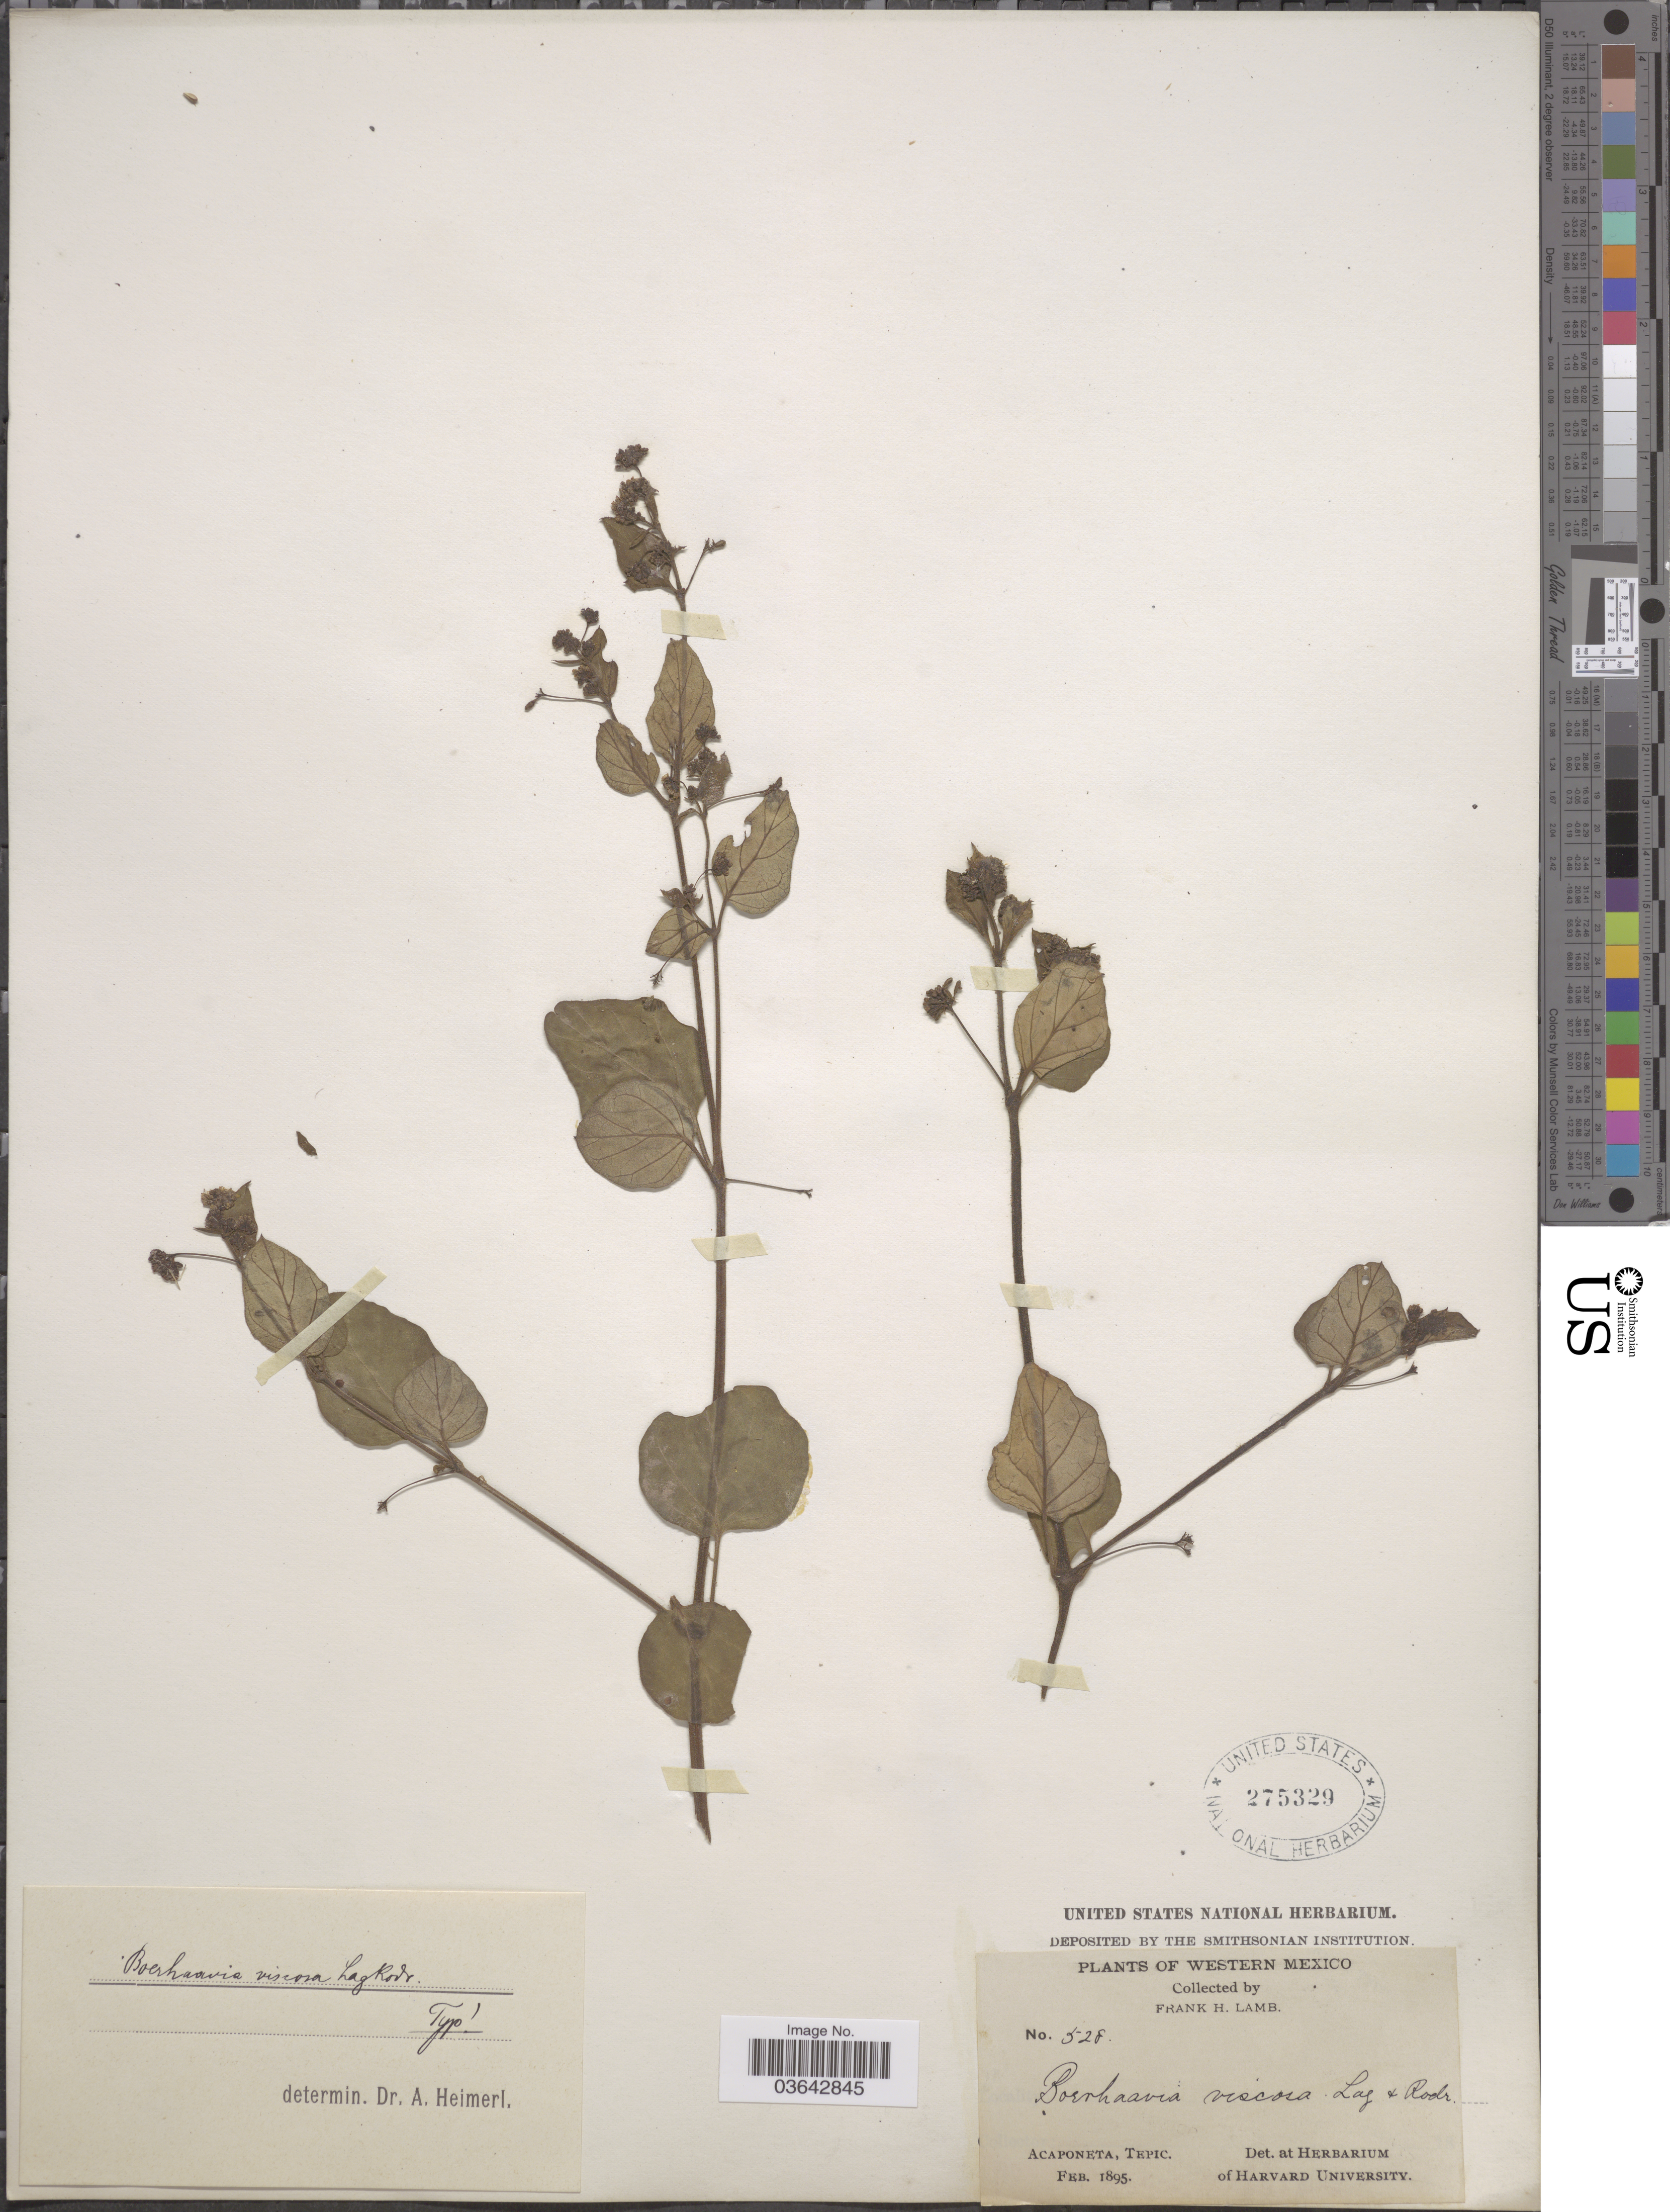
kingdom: Plantae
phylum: Tracheophyta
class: Magnoliopsida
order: Caryophyllales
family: Nyctaginaceae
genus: Boerhavia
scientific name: Boerhavia caribaea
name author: Jacq.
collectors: F. H. Lamb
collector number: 528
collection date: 1895-02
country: Mexico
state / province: Nayarit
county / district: Acaponeta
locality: Acaponeta, Tepic Territory [now Nayarit].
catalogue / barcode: US 275329